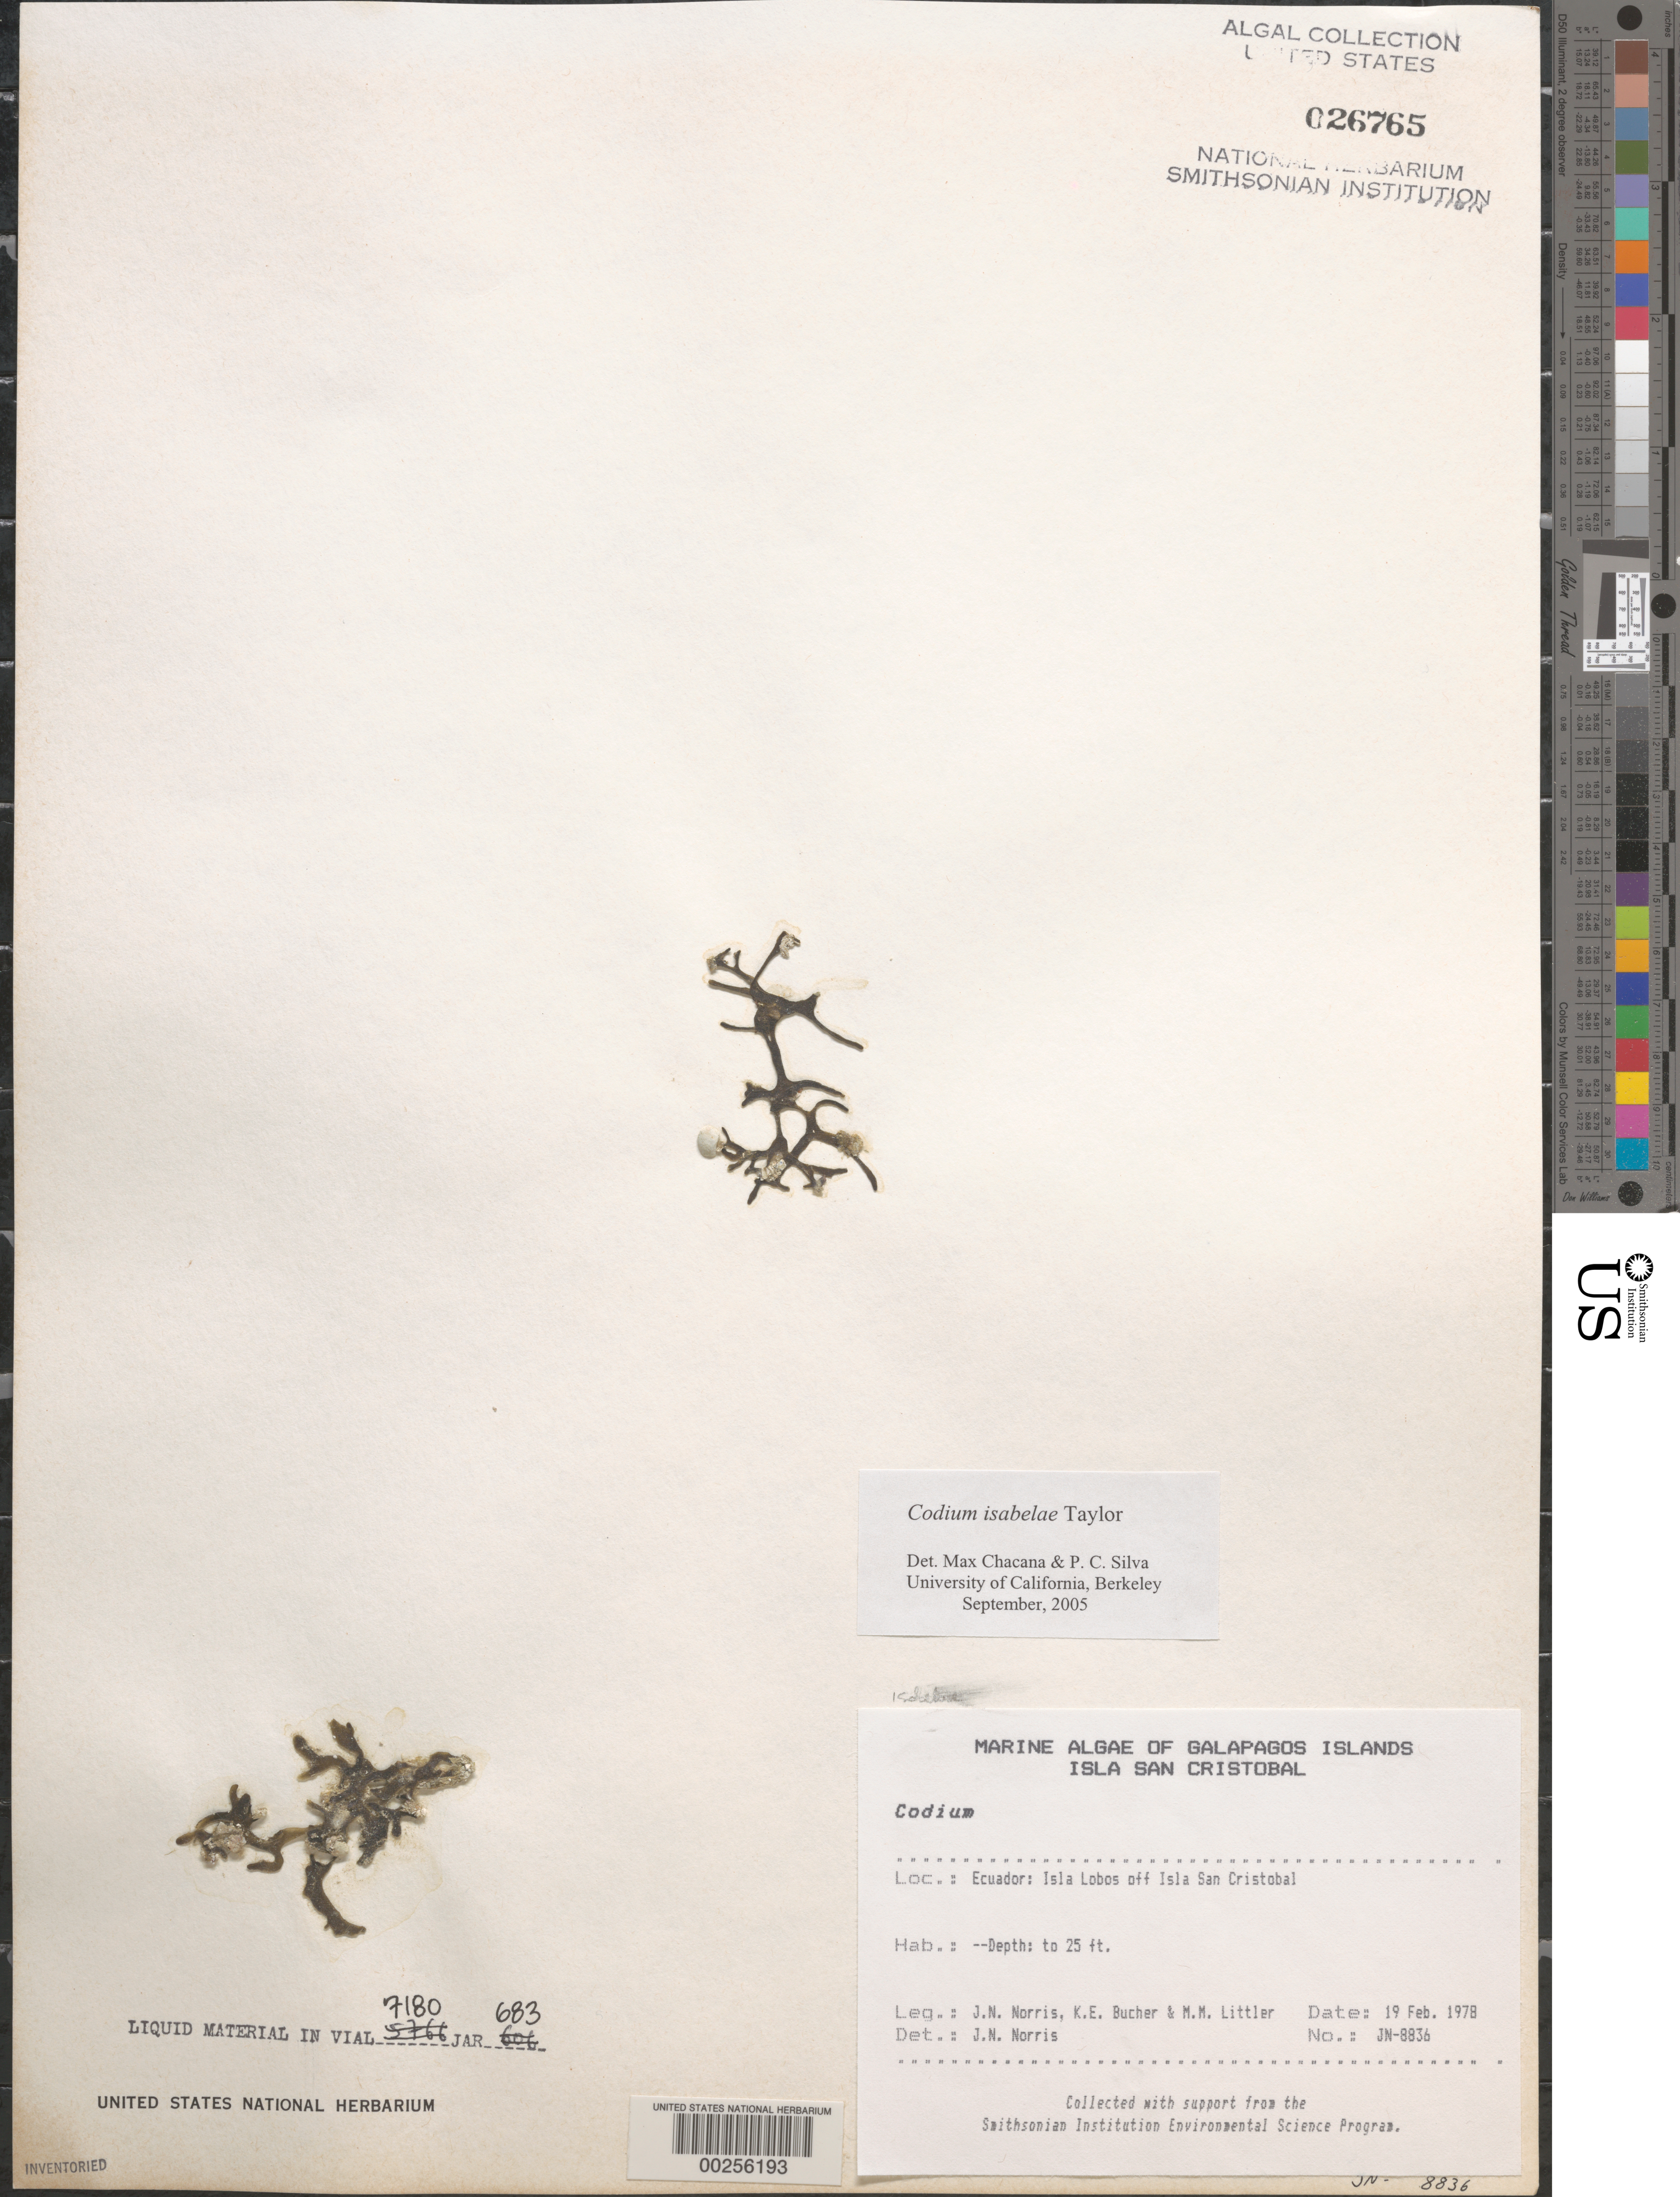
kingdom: Plantae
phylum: Chlorophyta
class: Ulvophyceae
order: Bryopsidales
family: Codiaceae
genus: Codium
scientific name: Codium isabelae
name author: W.R. Taylor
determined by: Chacana, M. E.; Silva, P. C.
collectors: J. N. Norris, K. E. Bucher & M. M. Littler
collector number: JN-8836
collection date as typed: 19 Feb 1978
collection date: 1978-02-19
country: Ecuador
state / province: Colón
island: Lobos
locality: Off Isla San Cristóbal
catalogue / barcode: US 26765